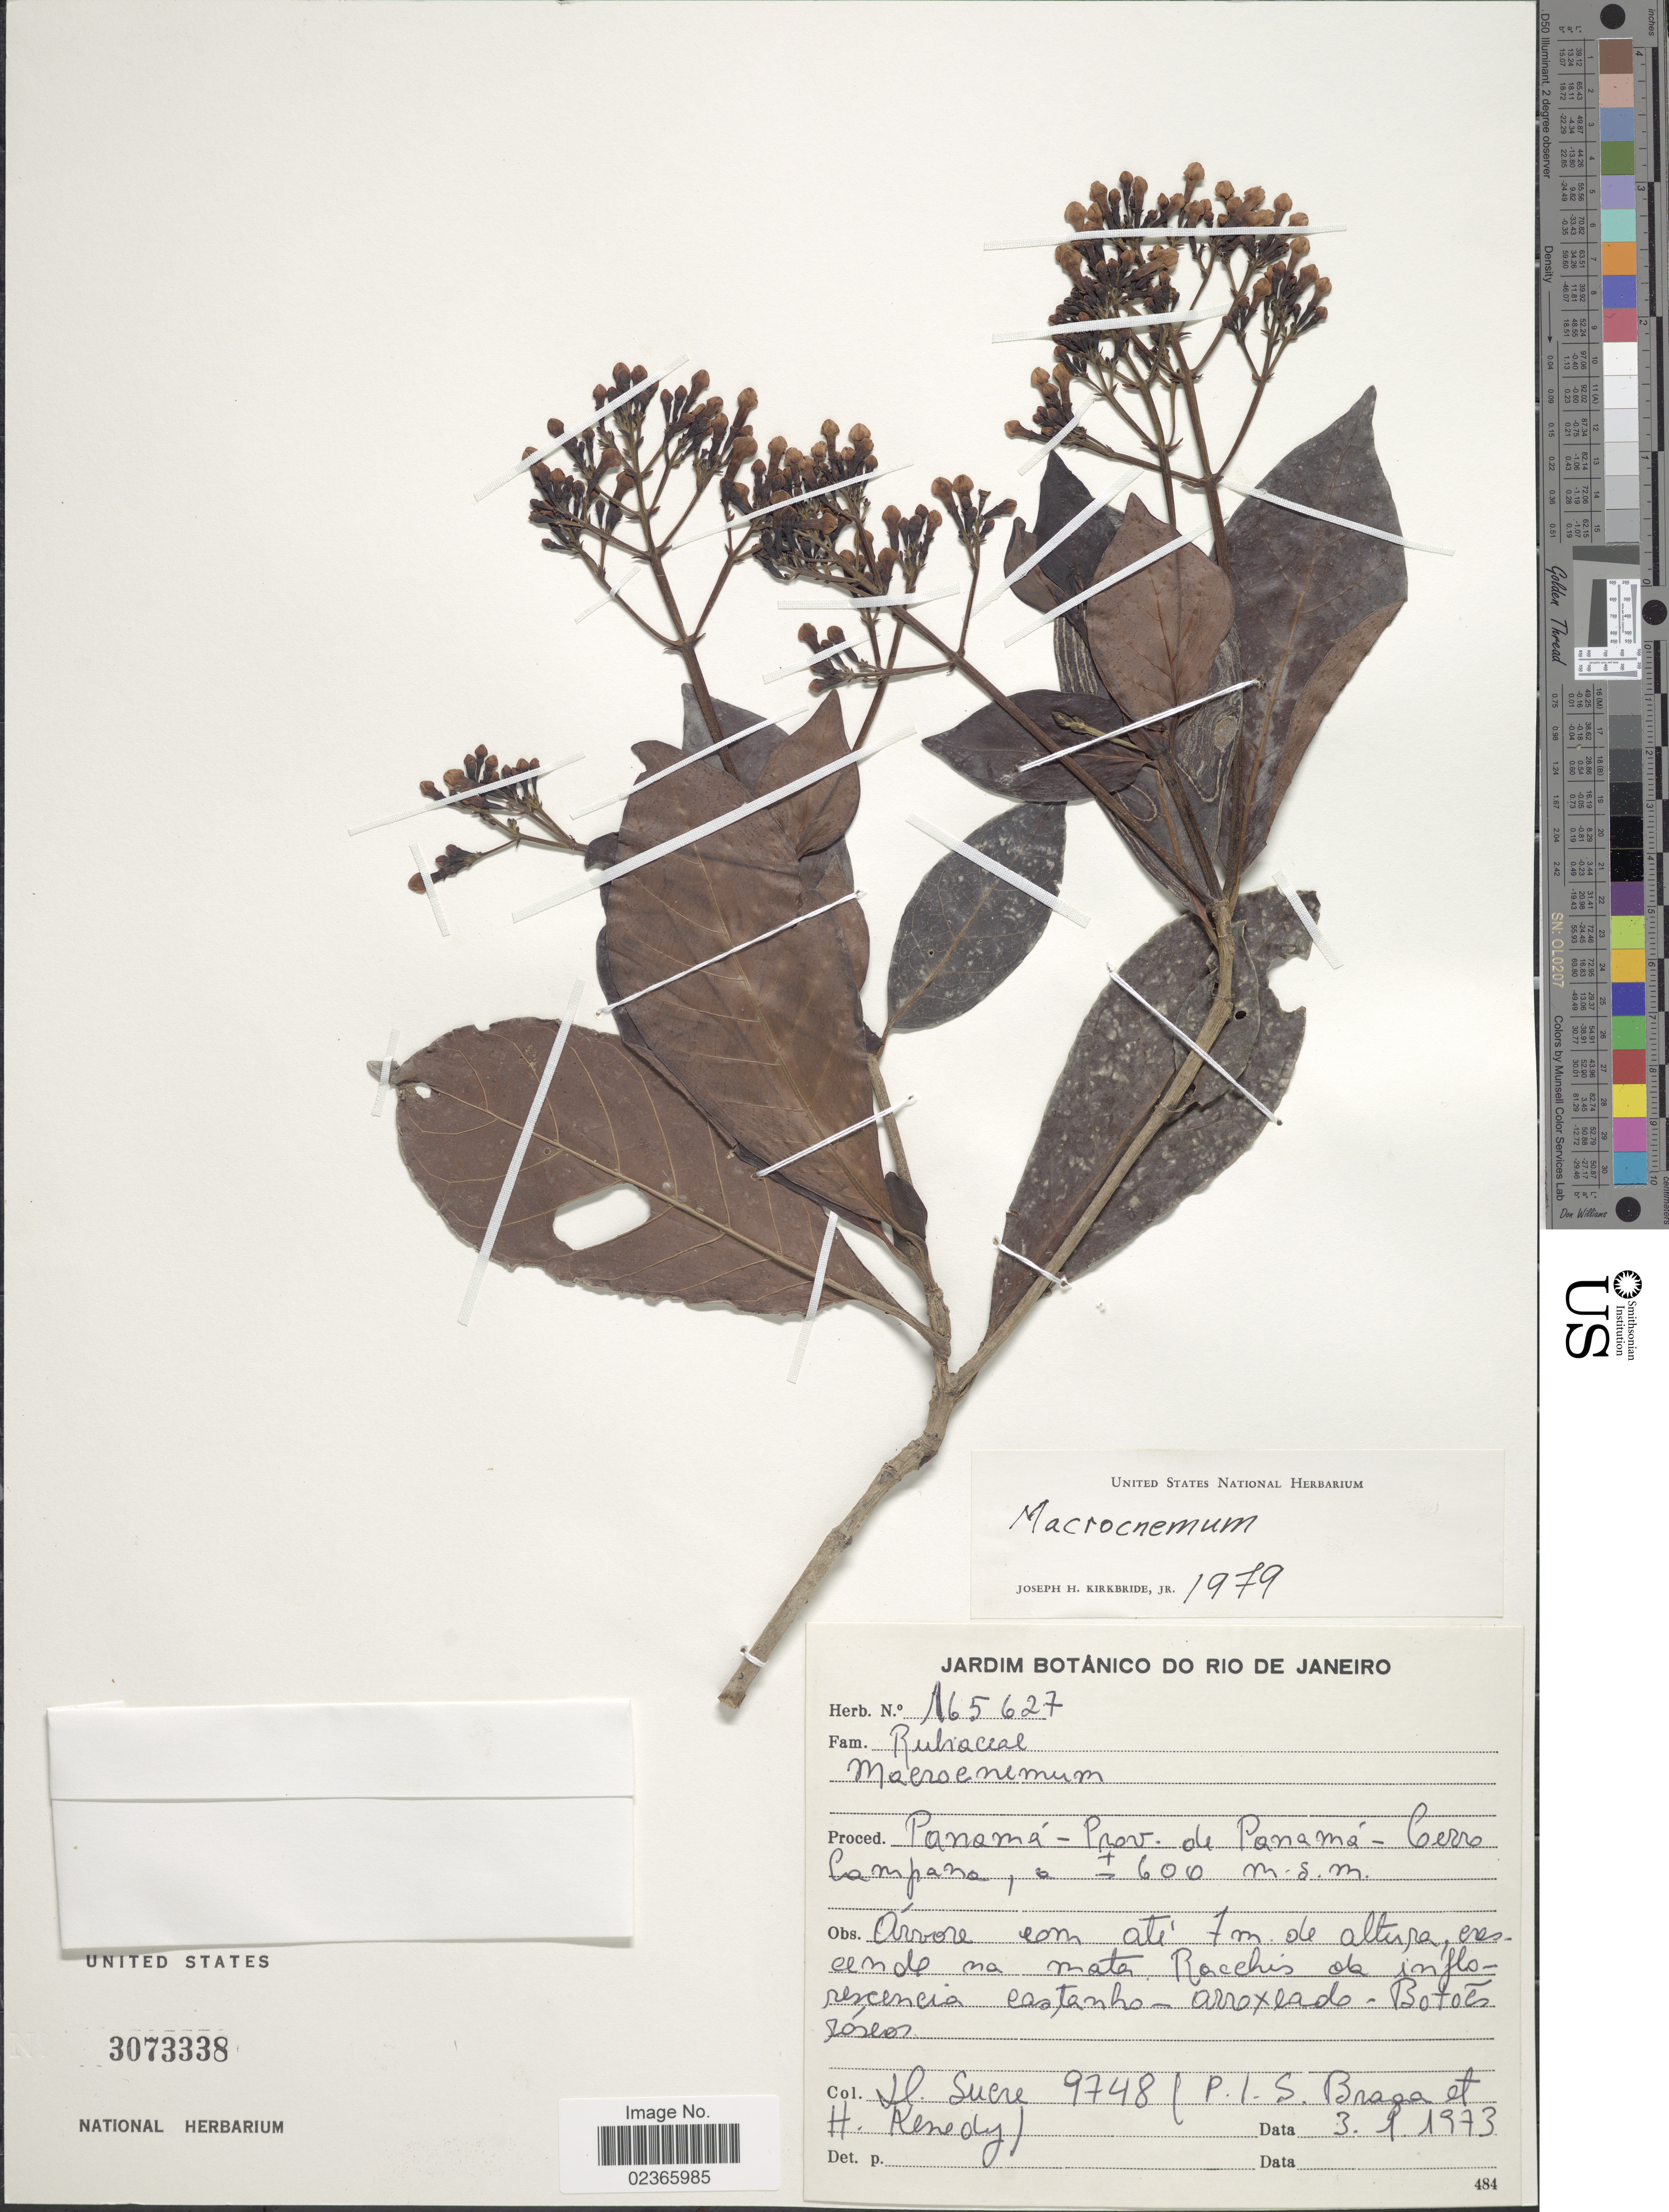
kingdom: Plantae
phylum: Tracheophyta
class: Magnoliopsida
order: Gentianales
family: Rubiaceae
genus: Macrocnemum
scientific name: Macrocnemum glabrescens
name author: (Benth.) Wedd.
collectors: D. Sucre, P. I. S. Braga & Kenedy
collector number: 9748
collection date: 1973-01-03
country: Panama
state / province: Panamá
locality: Panama - Prov. de Panama - Cerro Campana.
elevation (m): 600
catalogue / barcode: US 3073338